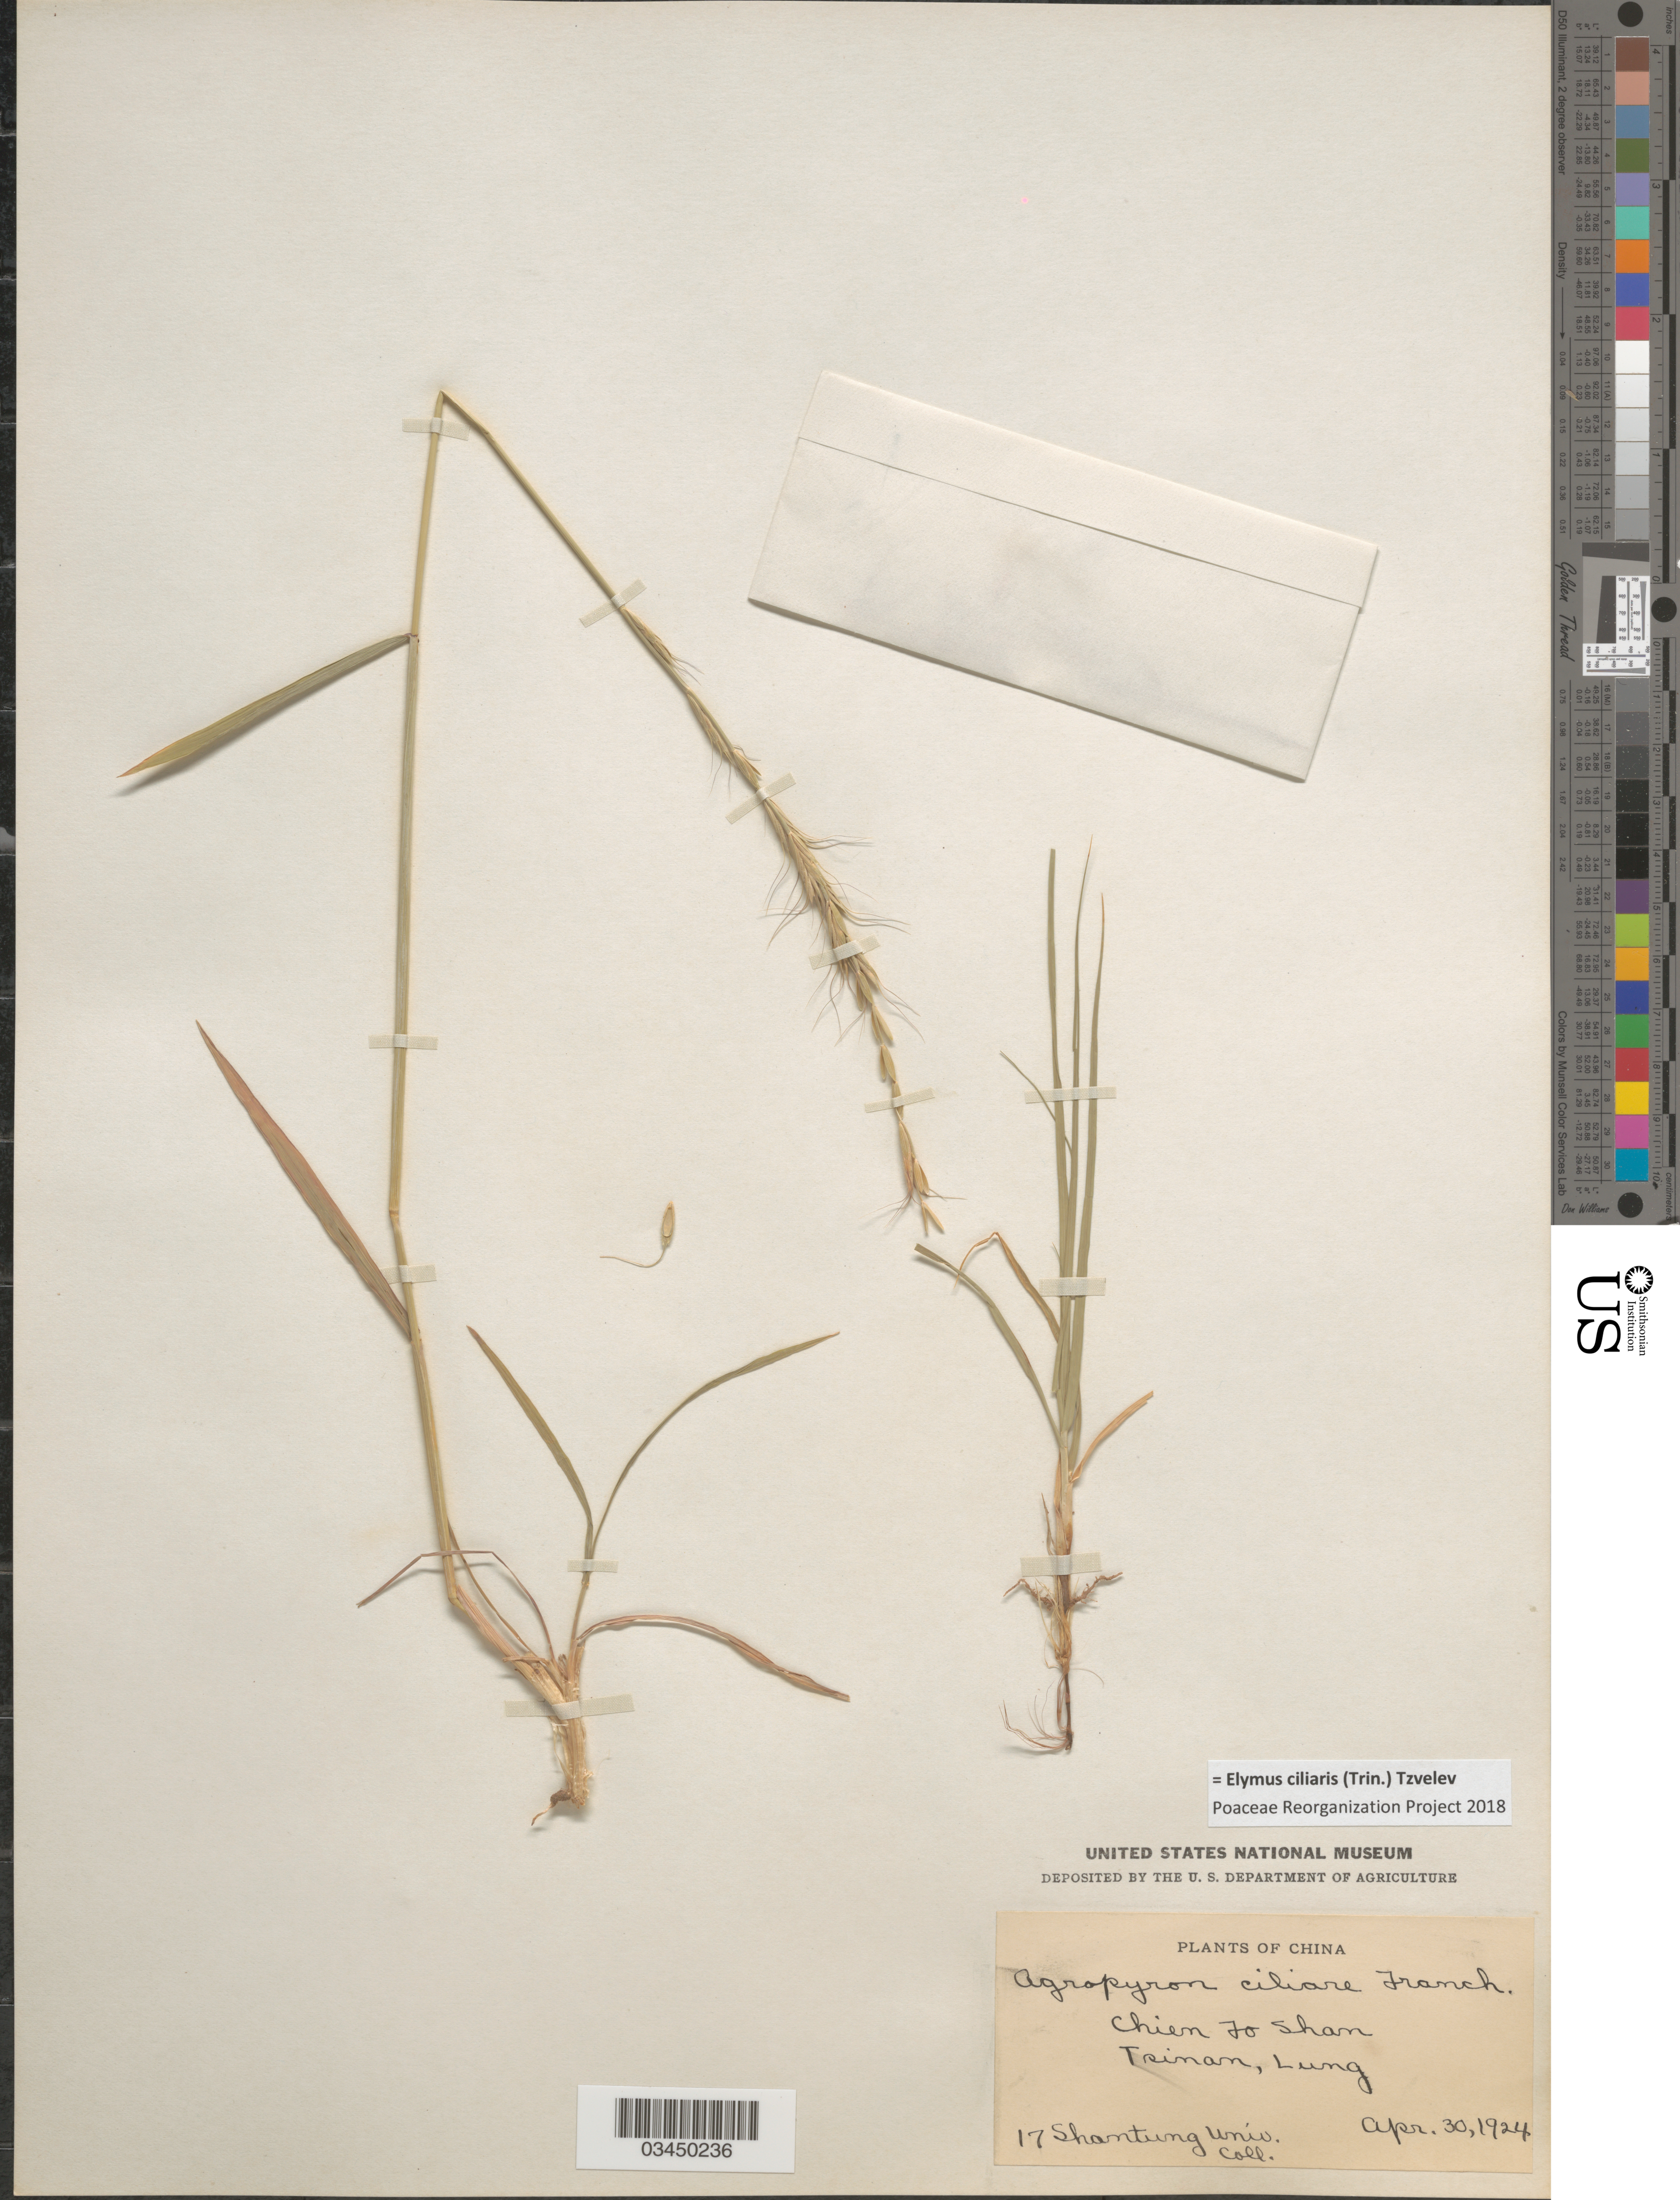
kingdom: Plantae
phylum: Tracheophyta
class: Liliopsida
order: Poales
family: Poaceae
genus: Elymus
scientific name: Elymus ciliaris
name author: (Trin.) Tzvelev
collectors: Shantung University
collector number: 17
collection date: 1924-04-30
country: China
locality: Chien Fo Shan. Tsinan, Lung.